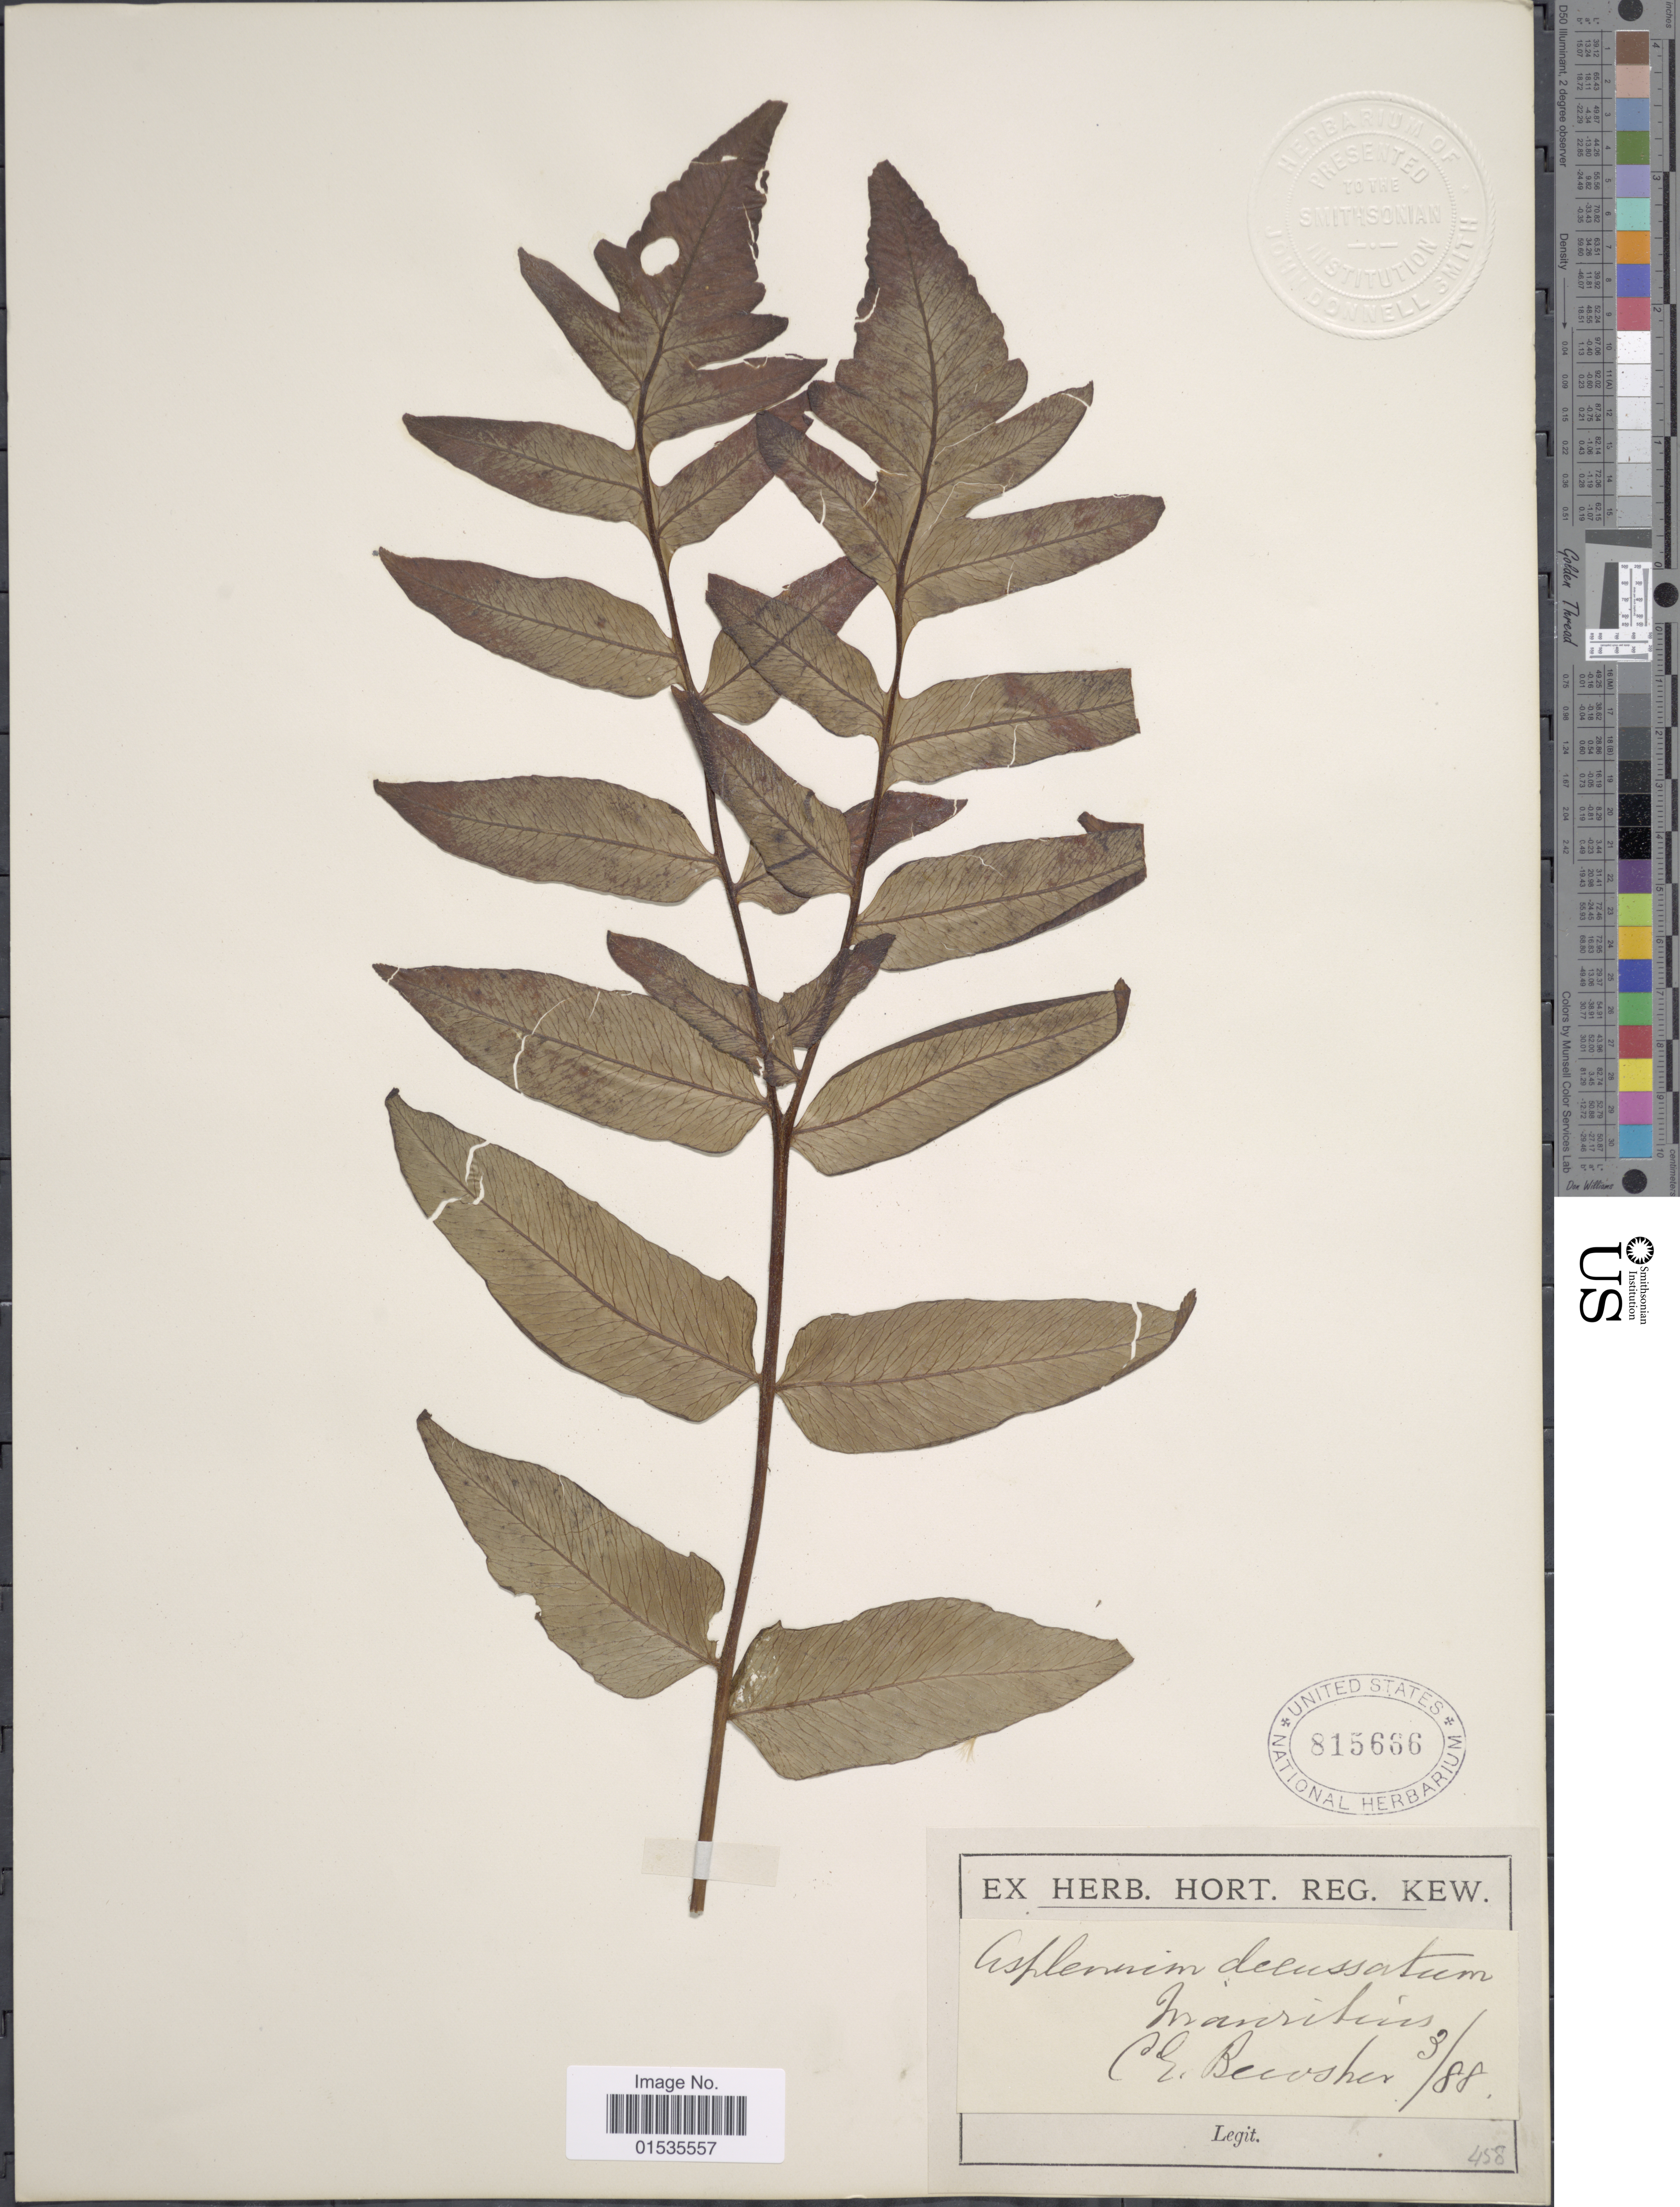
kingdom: Plantae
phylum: Tracheophyta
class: Polypodiopsida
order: Polypodiales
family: Athyriaceae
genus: Diplazium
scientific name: Diplazium proliferum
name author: (Lam.) Thouars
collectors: C. Bewsher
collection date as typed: Transcribed d/m/y: /3/88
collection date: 1888-03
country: Mauritius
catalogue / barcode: US 815666